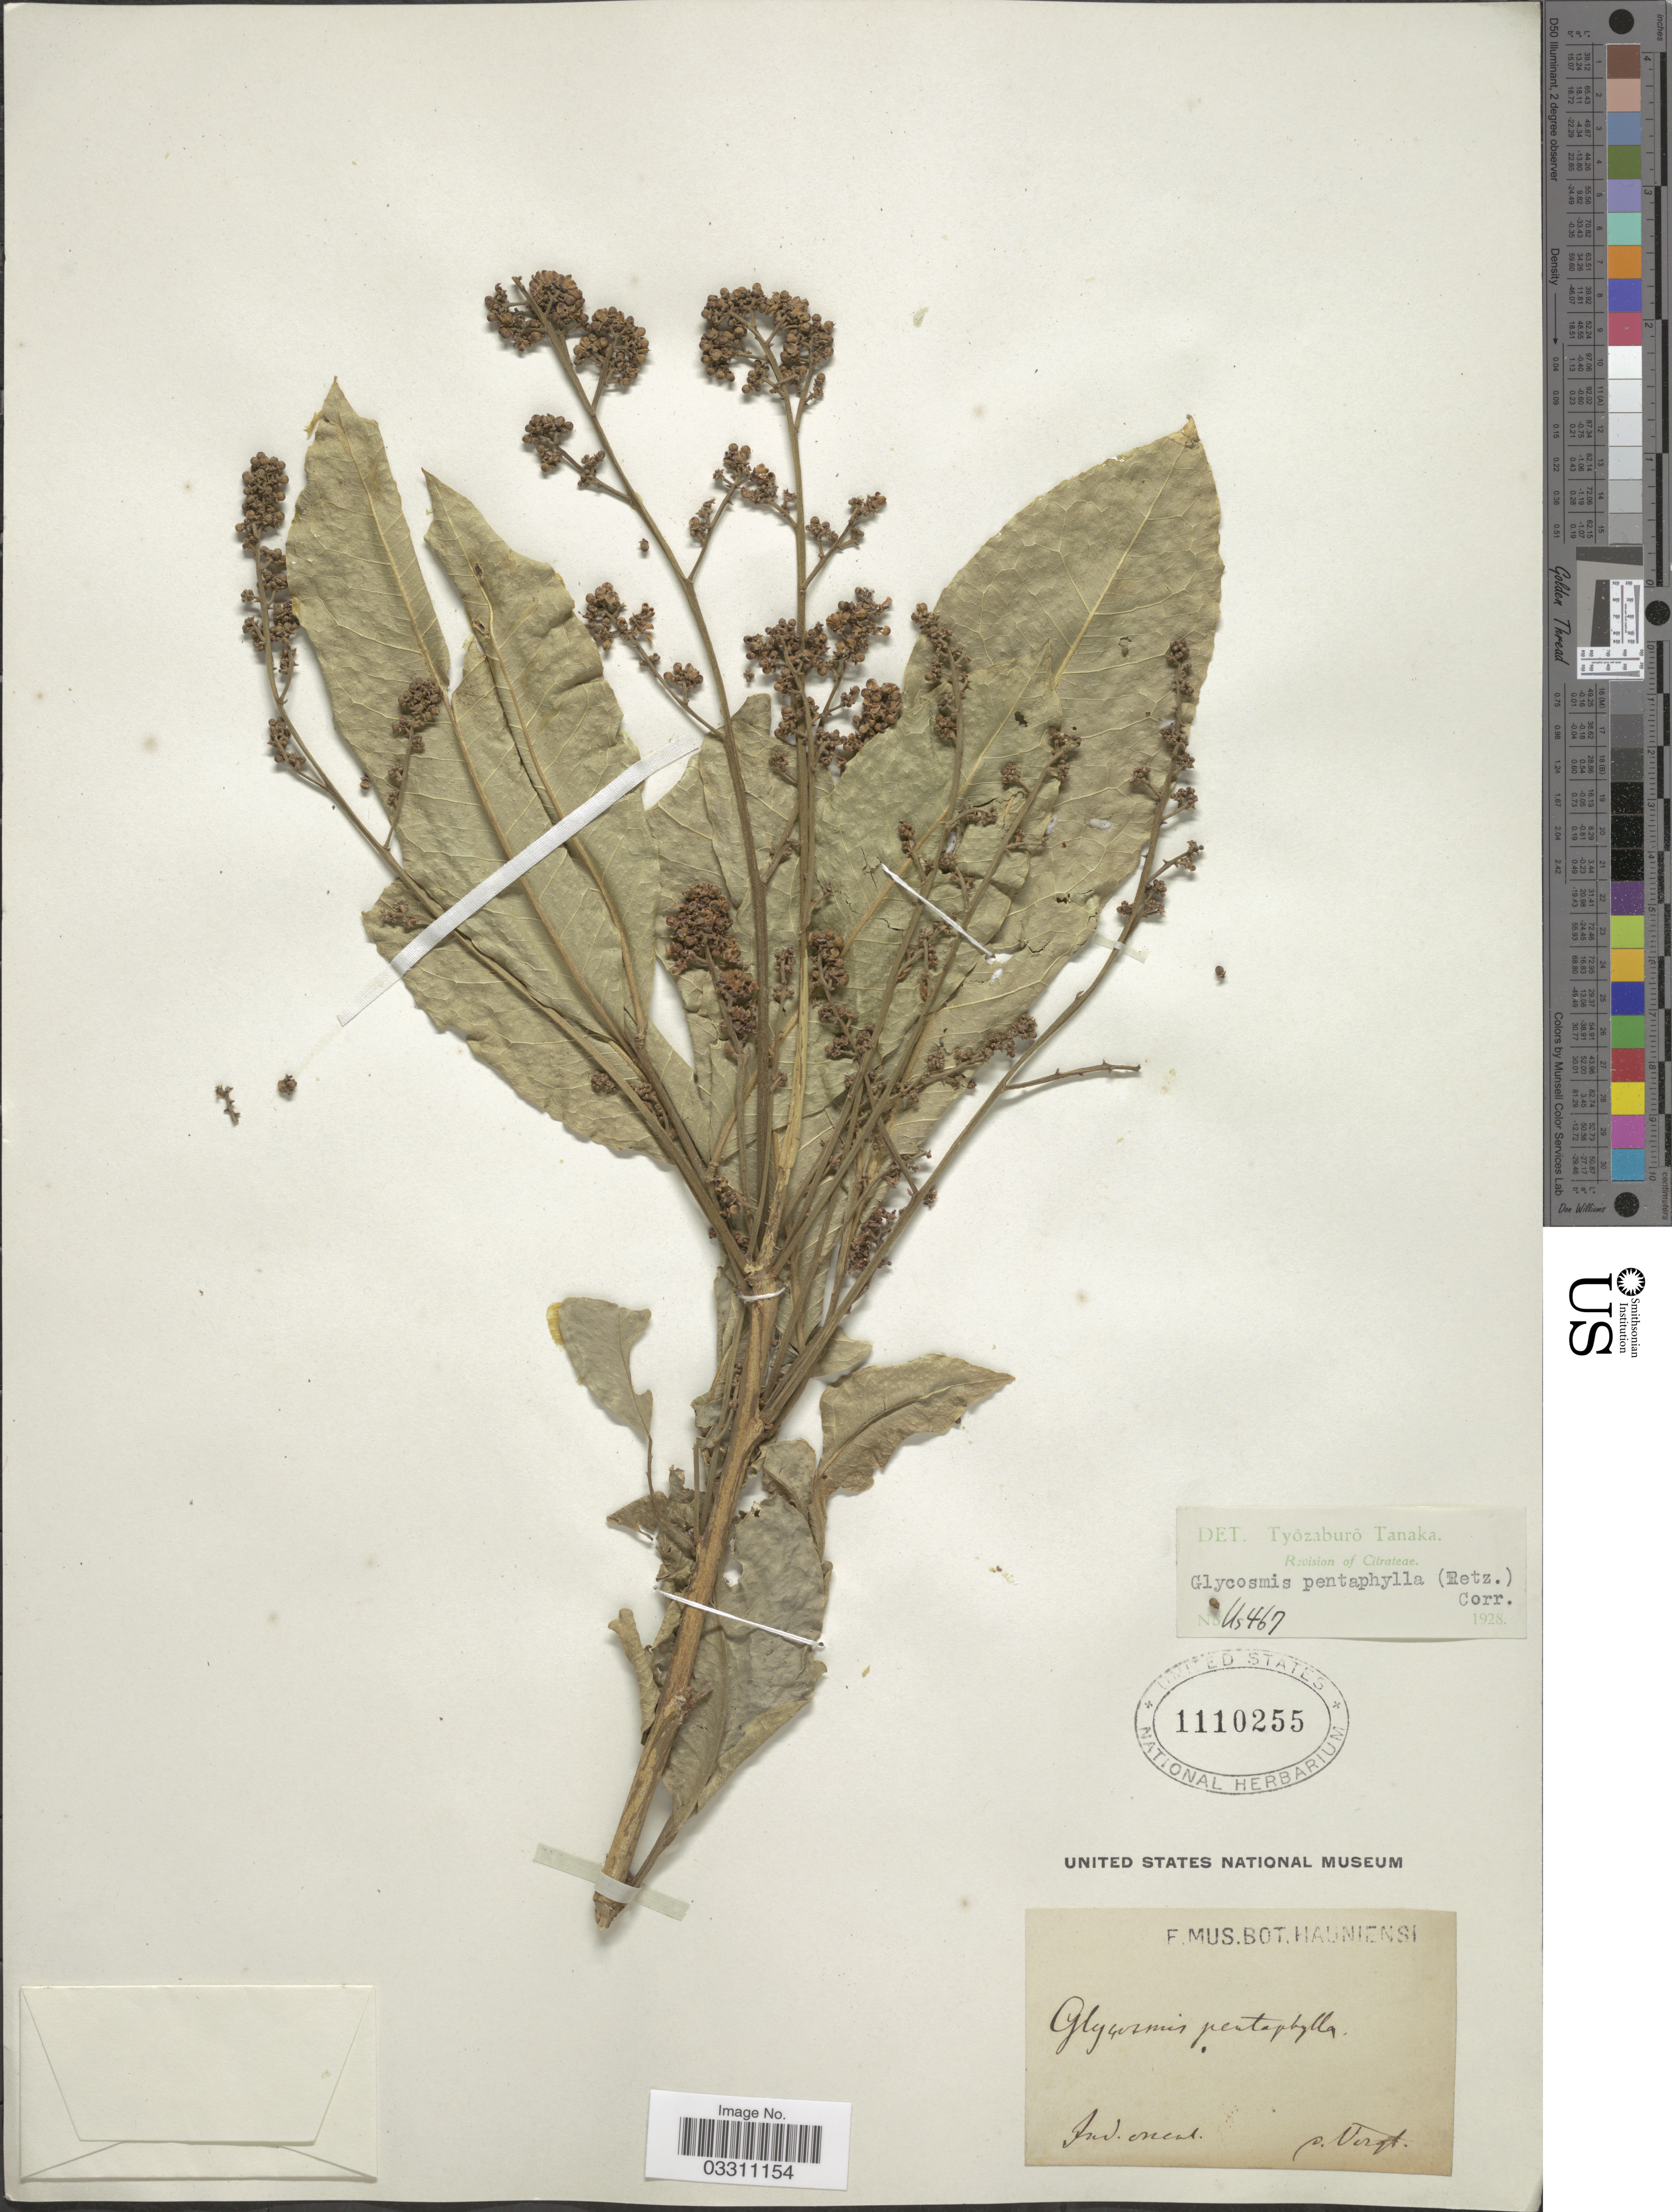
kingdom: Plantae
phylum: Tracheophyta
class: Magnoliopsida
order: Sapindales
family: Rutaceae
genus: Glycosmis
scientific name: Glycosmis pentaphylla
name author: (Retz.) DC.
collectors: P. Nerat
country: India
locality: Ind. Orientalis.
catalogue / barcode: US 1110255